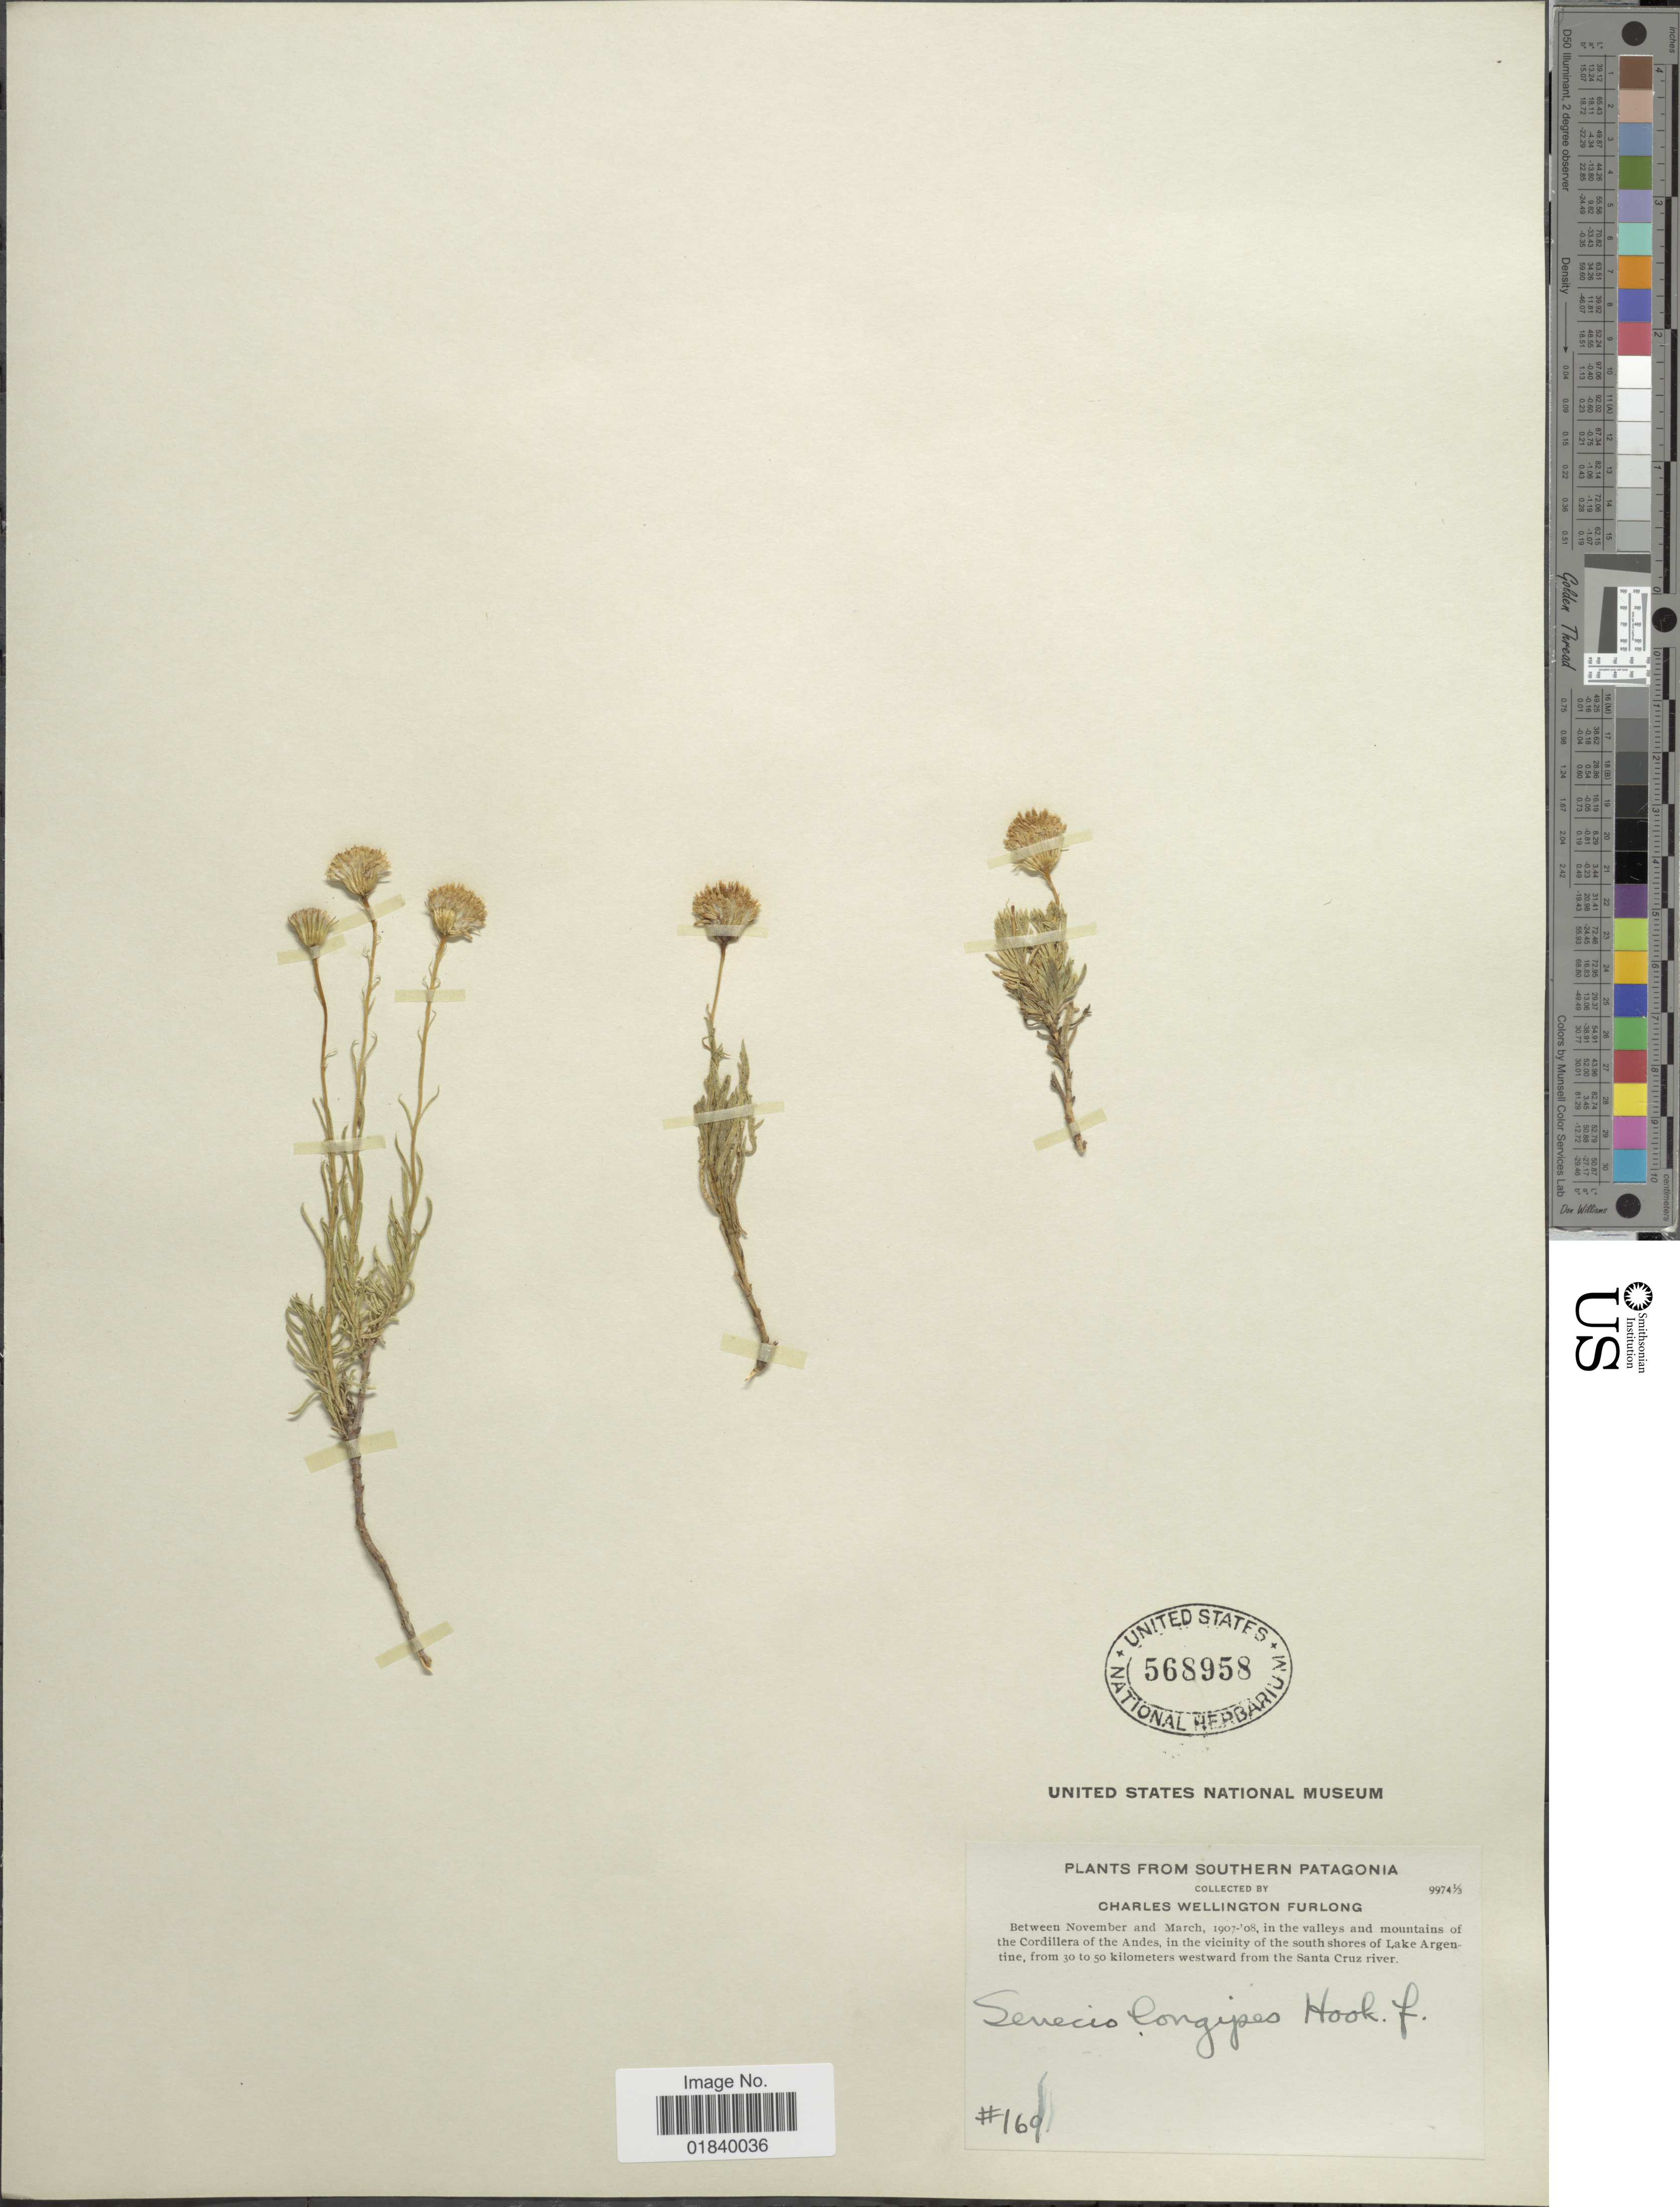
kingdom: Plantae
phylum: Tracheophyta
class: Magnoliopsida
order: Asterales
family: Asteraceae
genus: Kleinia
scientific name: Kleinia grantii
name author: (Oliv. & Hieron.) Hook. f.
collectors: C. Furlong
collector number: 169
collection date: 1907-11/1908-03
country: Argentina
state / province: Santa Cruz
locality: Southern Patagonia. Cordillera of the Andes, in the vicinity of the south shores of Lake Argentine. from 30 to 50 kilometers westward from the Santa Cruz river.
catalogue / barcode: US 568958